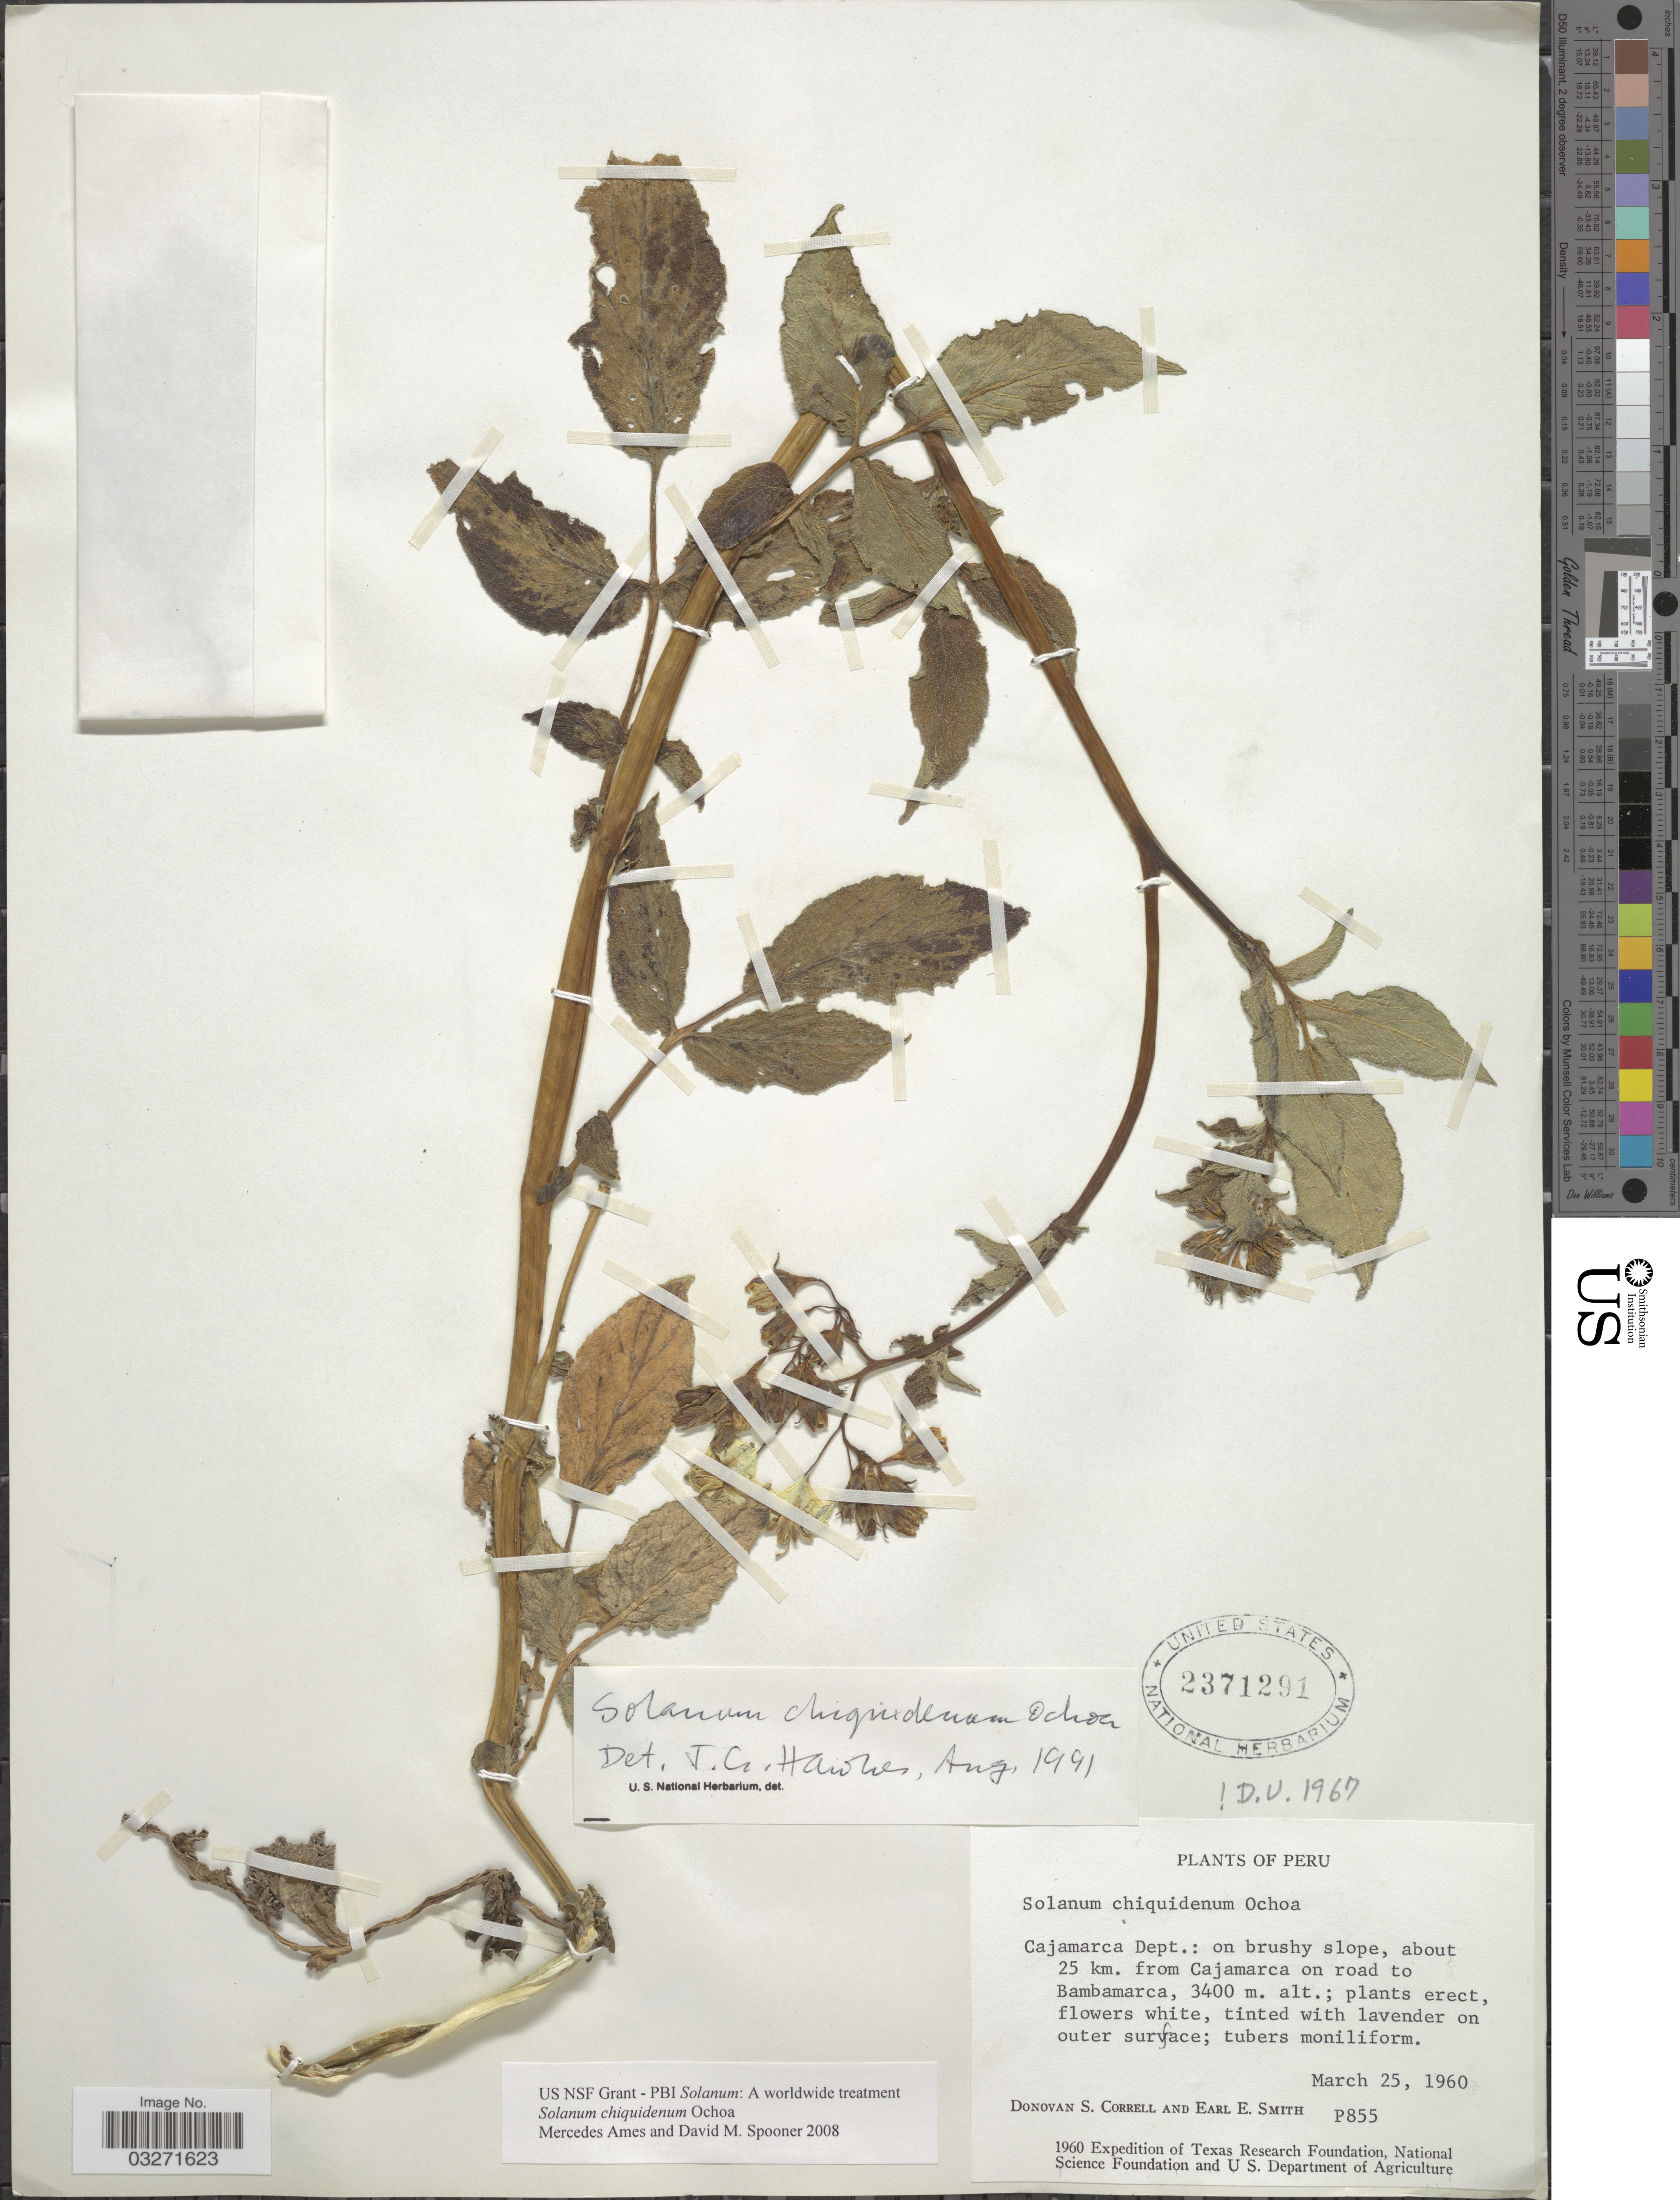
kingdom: Plantae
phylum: Tracheophyta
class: Magnoliopsida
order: Solanales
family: Solanaceae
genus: Solanum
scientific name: Solanum chiquidenum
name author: Ochoa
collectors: D. S. Correll & E. E. Smith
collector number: P855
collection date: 1960-03-25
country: Peru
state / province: Cajamarca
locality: Cajamarca Dept.: on brushy slope, about 25 km. from Cajamarca on road to Bambamarca.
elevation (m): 3400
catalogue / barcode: US 2371291